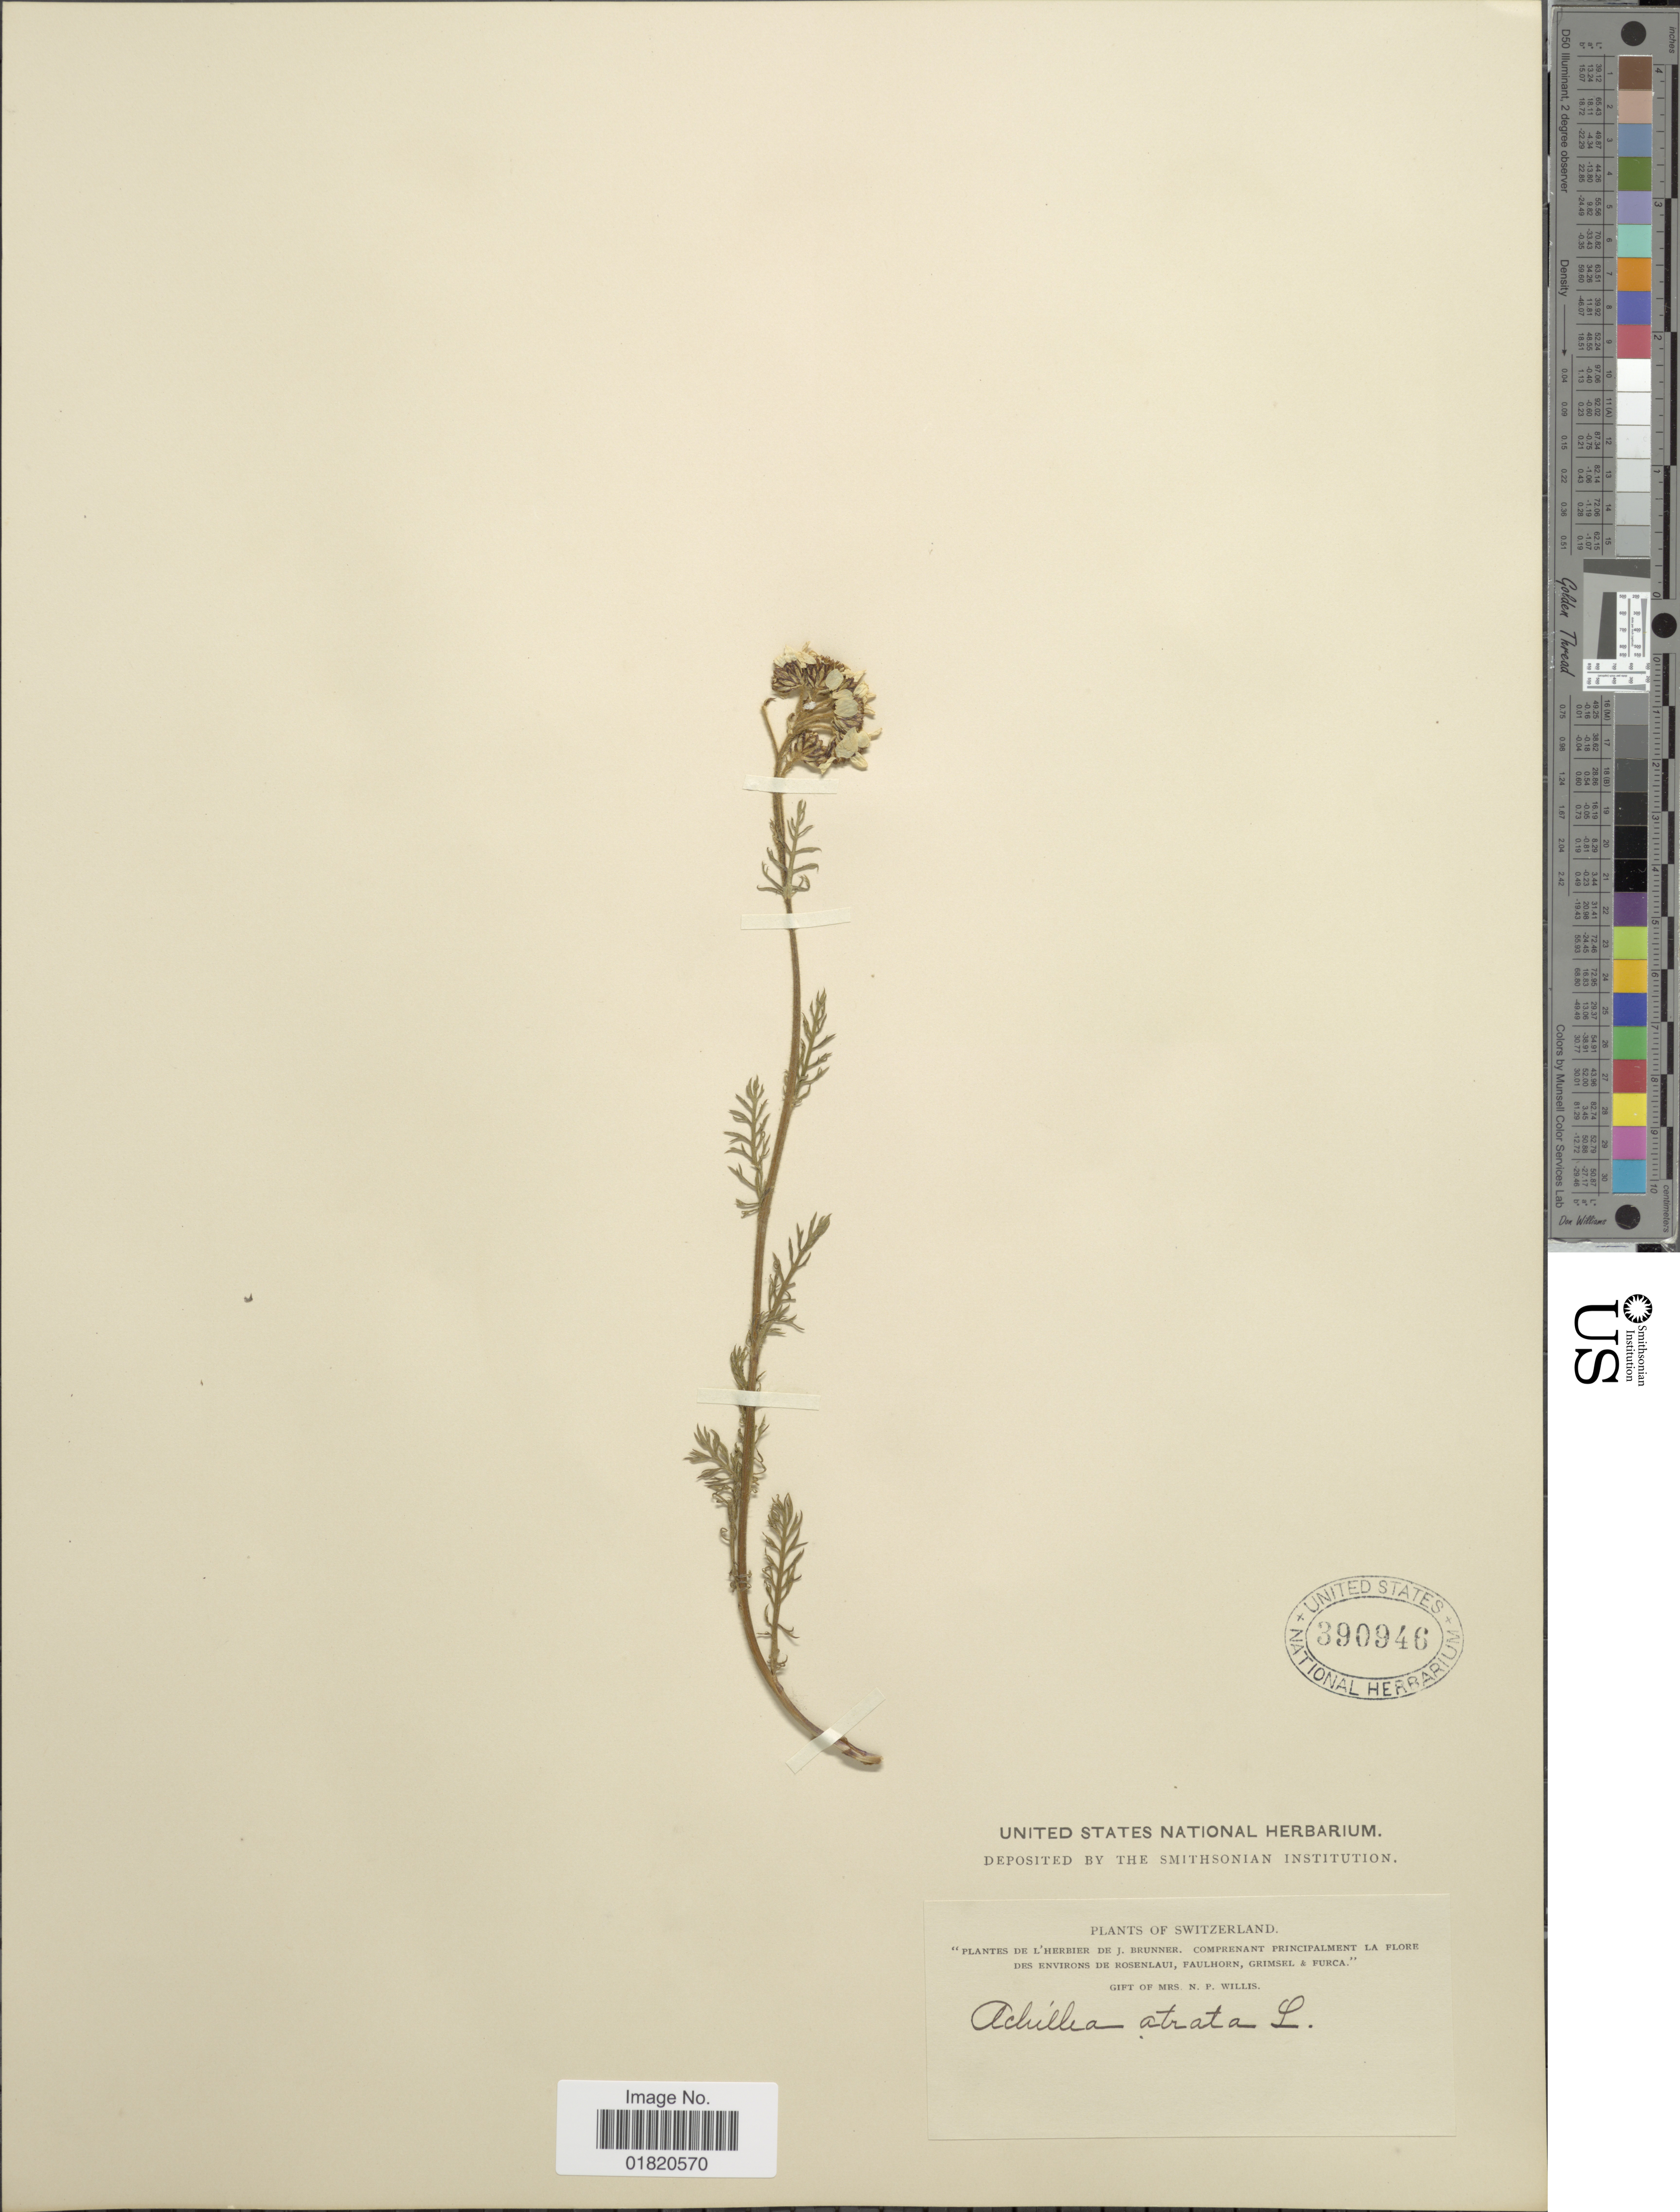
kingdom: Plantae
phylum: Tracheophyta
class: Magnoliopsida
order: Asterales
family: Asteraceae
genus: Achillea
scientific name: Achillea atrata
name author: L.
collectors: ex herb. Brunner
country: Switzerland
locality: Environs de Rosenlaui, Faulhorn, Grimsel & Furca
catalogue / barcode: US 390946